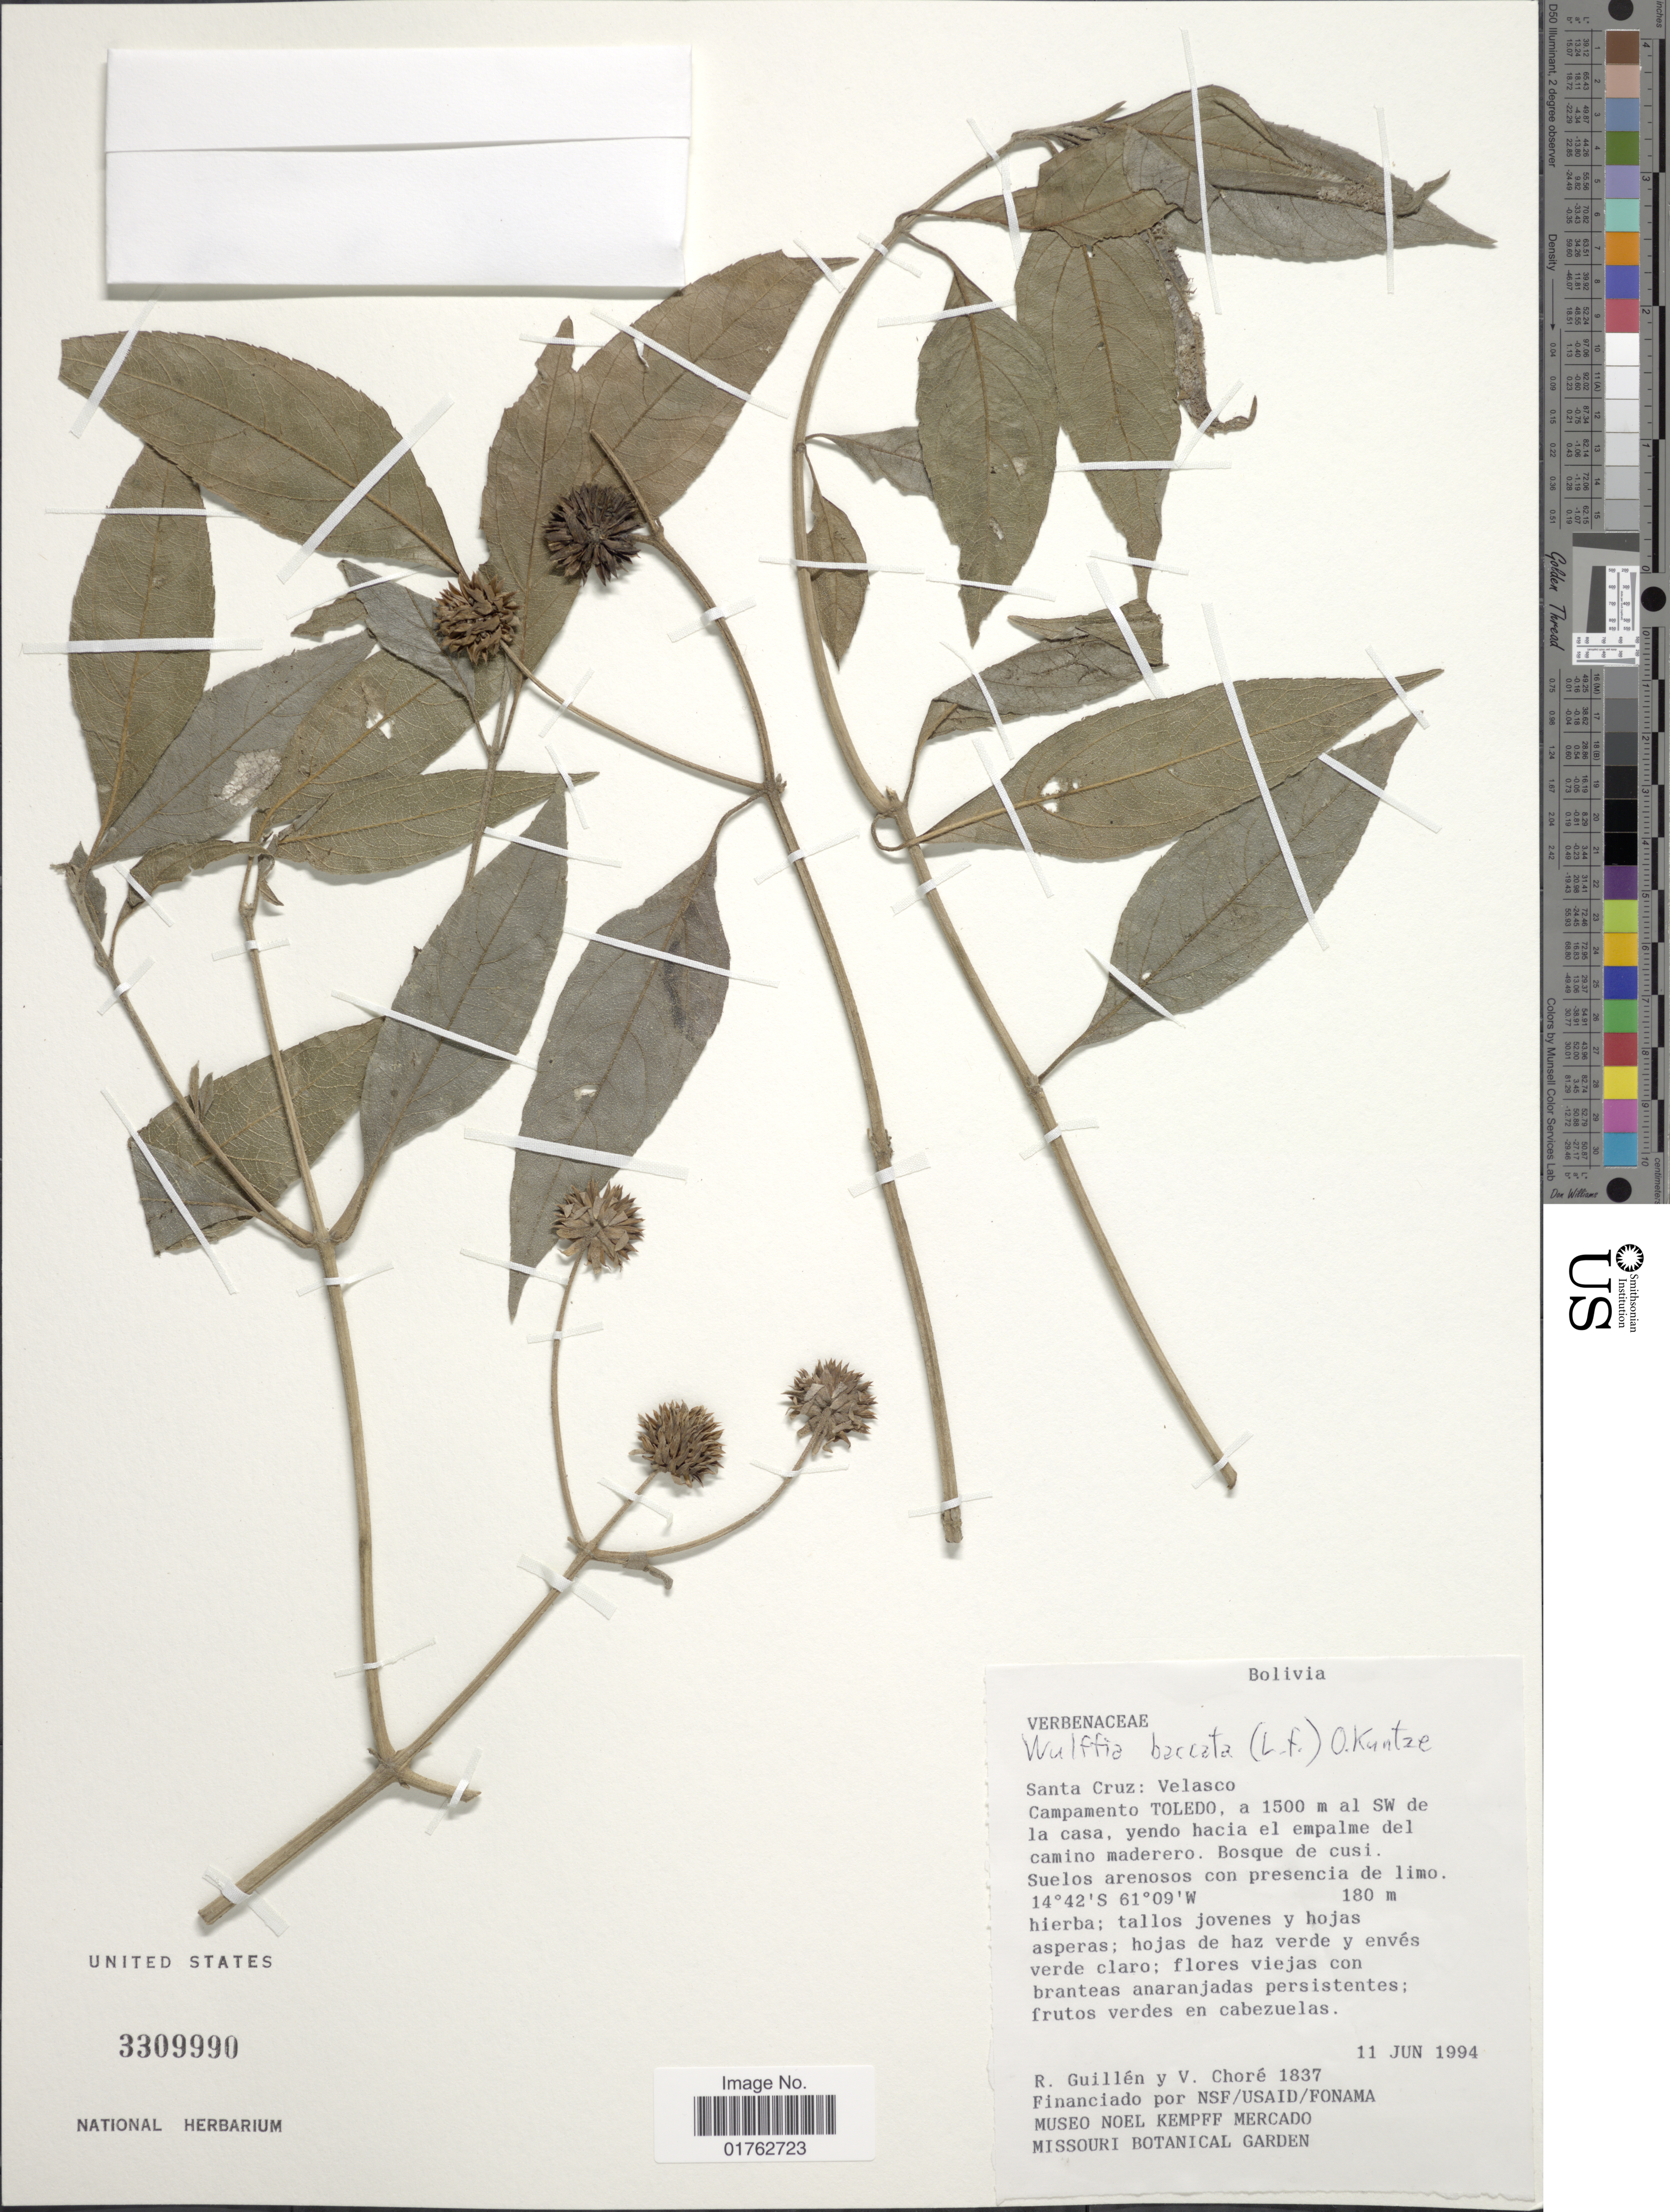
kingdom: Plantae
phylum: Tracheophyta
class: Magnoliopsida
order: Asterales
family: Asteraceae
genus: Wulffia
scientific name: Wulffia baccata var. baccata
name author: (L.) Kuntze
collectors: R. Guillen & V. Chore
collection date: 1994-06-11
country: Bolivia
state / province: Santa Cruz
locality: Santa Cruz: Velasco, Campamento Toledo, al SW de la casa, yendo hacia el empalme del camino maderero, Bosque de cusi, Suelos arenosos con presencia de limo.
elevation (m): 180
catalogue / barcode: US 3309990